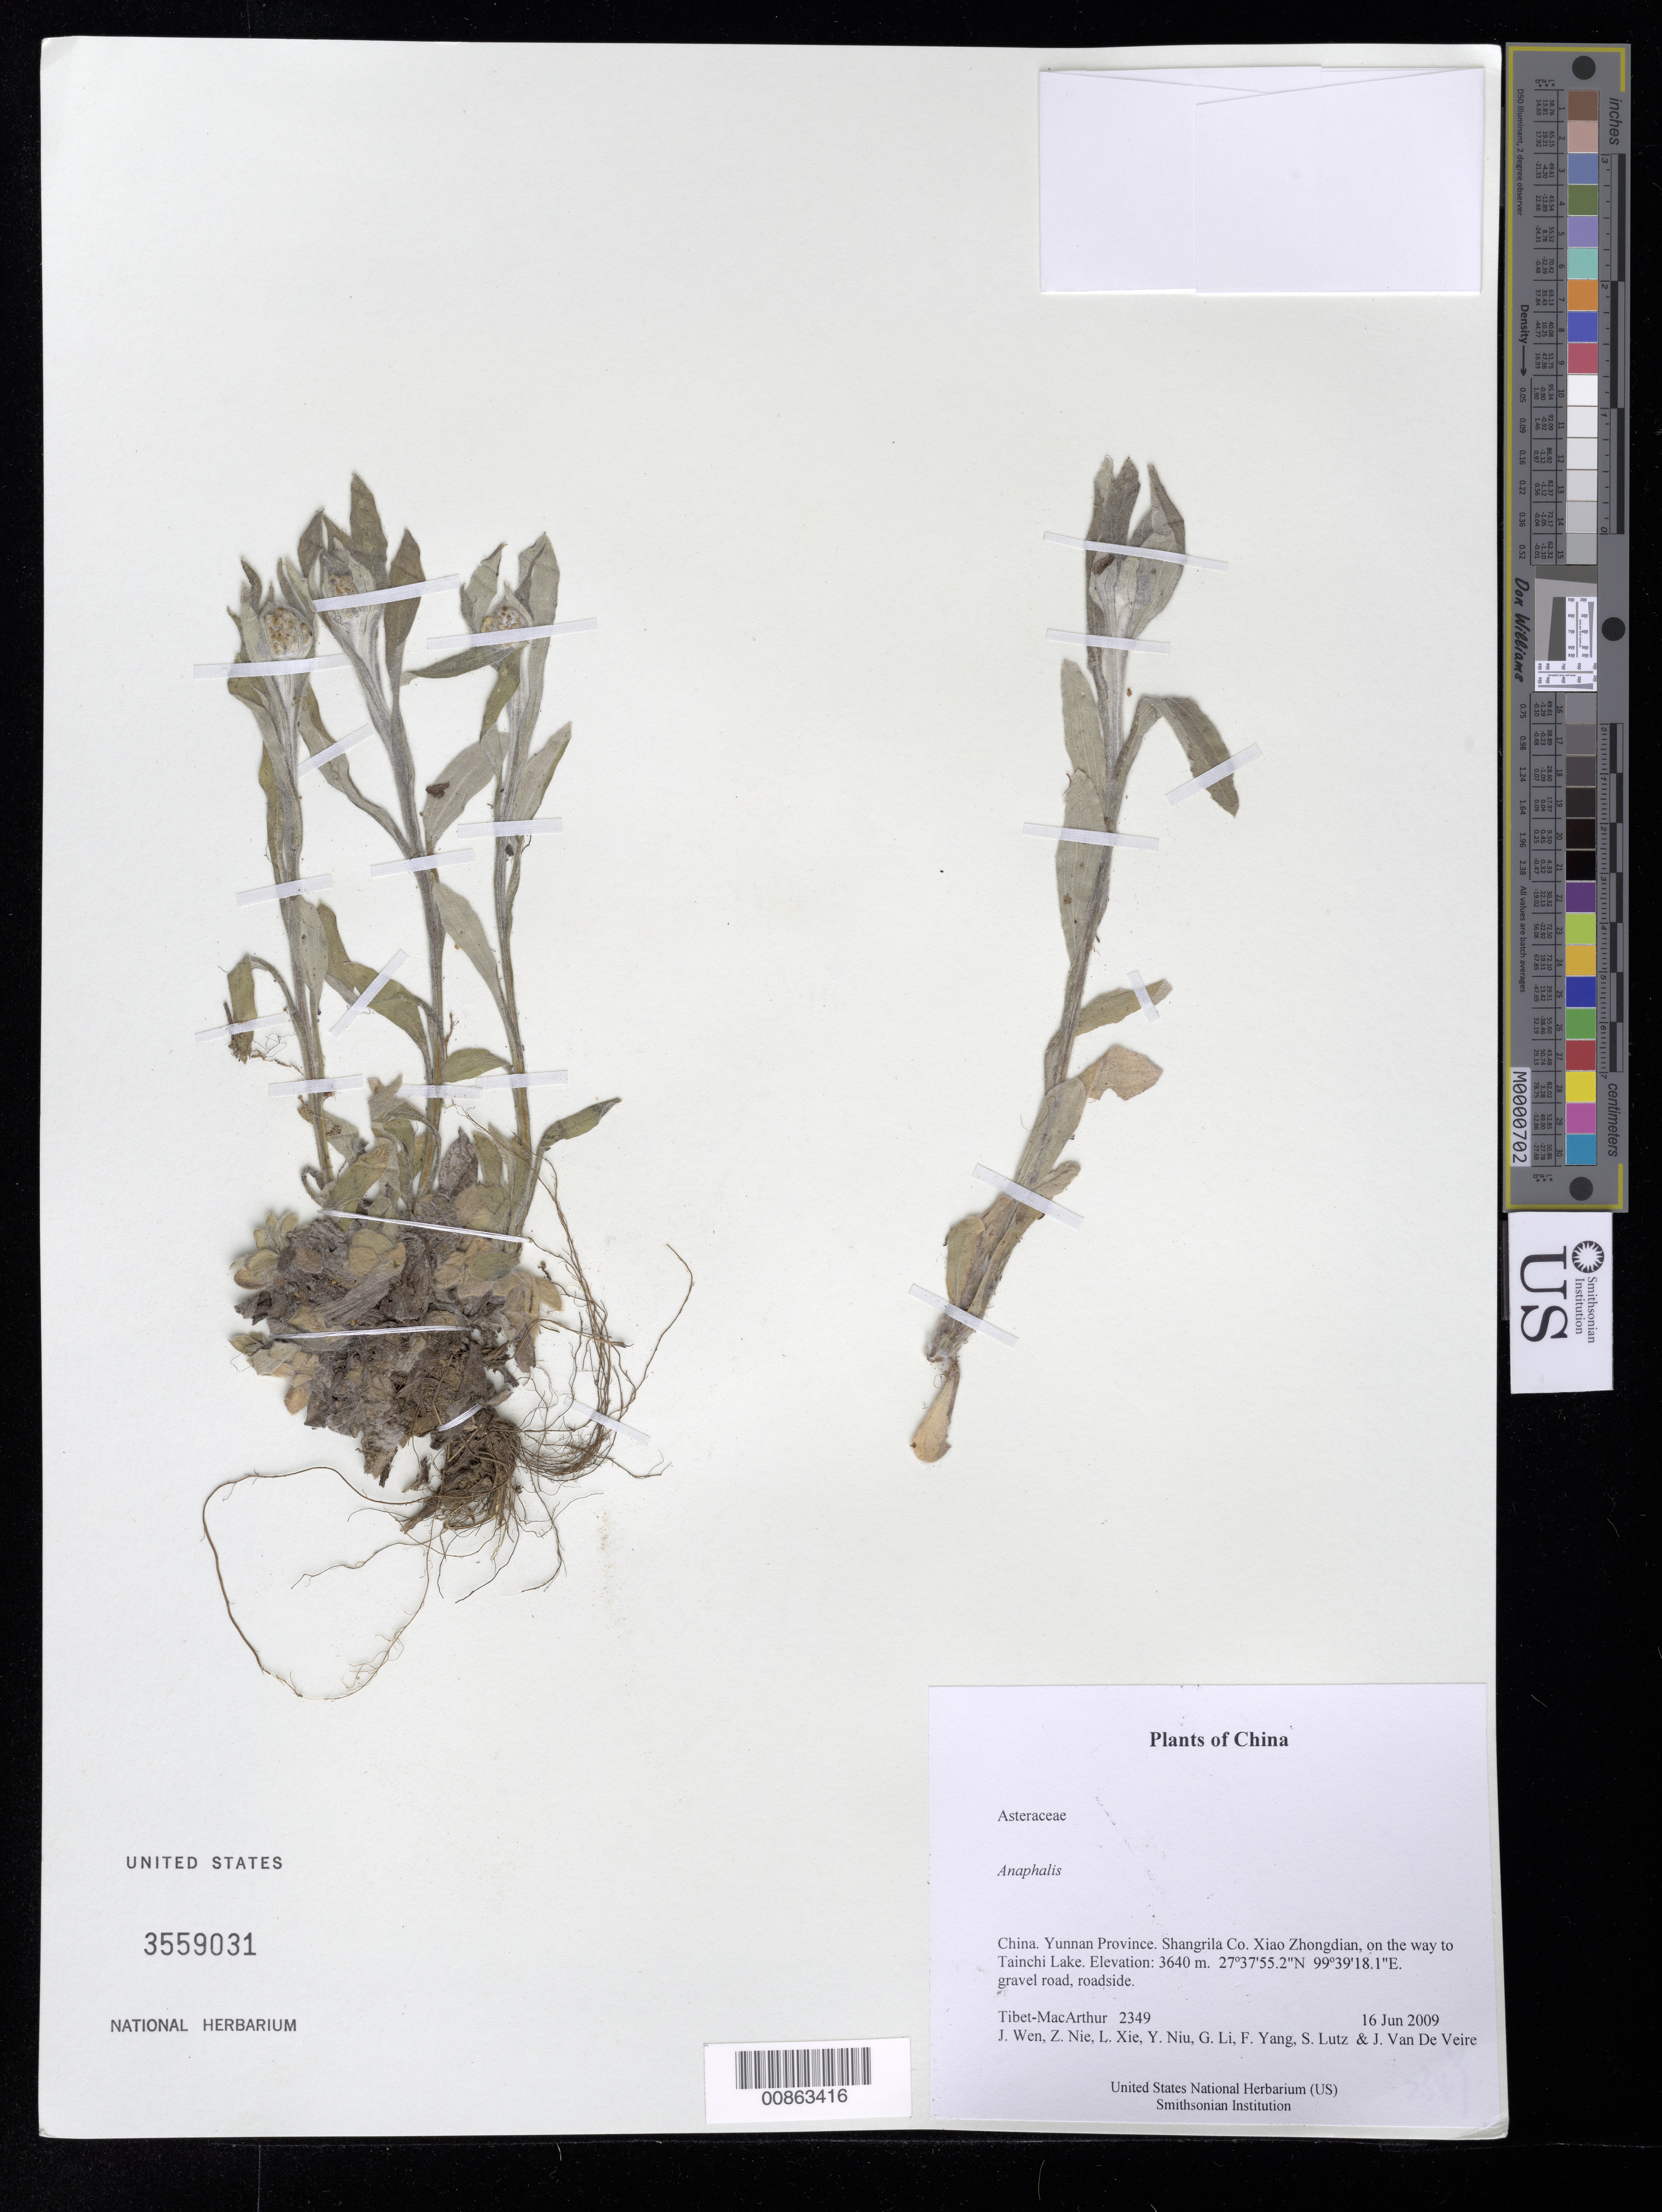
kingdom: Plantae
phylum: Tracheophyta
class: Magnoliopsida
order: Asterales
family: Asteraceae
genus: Anaphalis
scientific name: Anaphalis sp.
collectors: Tibet-MacArthur, J. Wen, Z. Nie, L. Xie, Y. Niu, G. Li, F. Yang, S. Lutz & J. Van De Veire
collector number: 2349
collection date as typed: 16 Jun 2009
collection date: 2009-06-16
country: China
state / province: Yunnan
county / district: Shangrila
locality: Xiao Zhongdian, on the way to Tainchi Lake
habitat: gravel road, roadside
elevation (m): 3640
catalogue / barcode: US 3559031